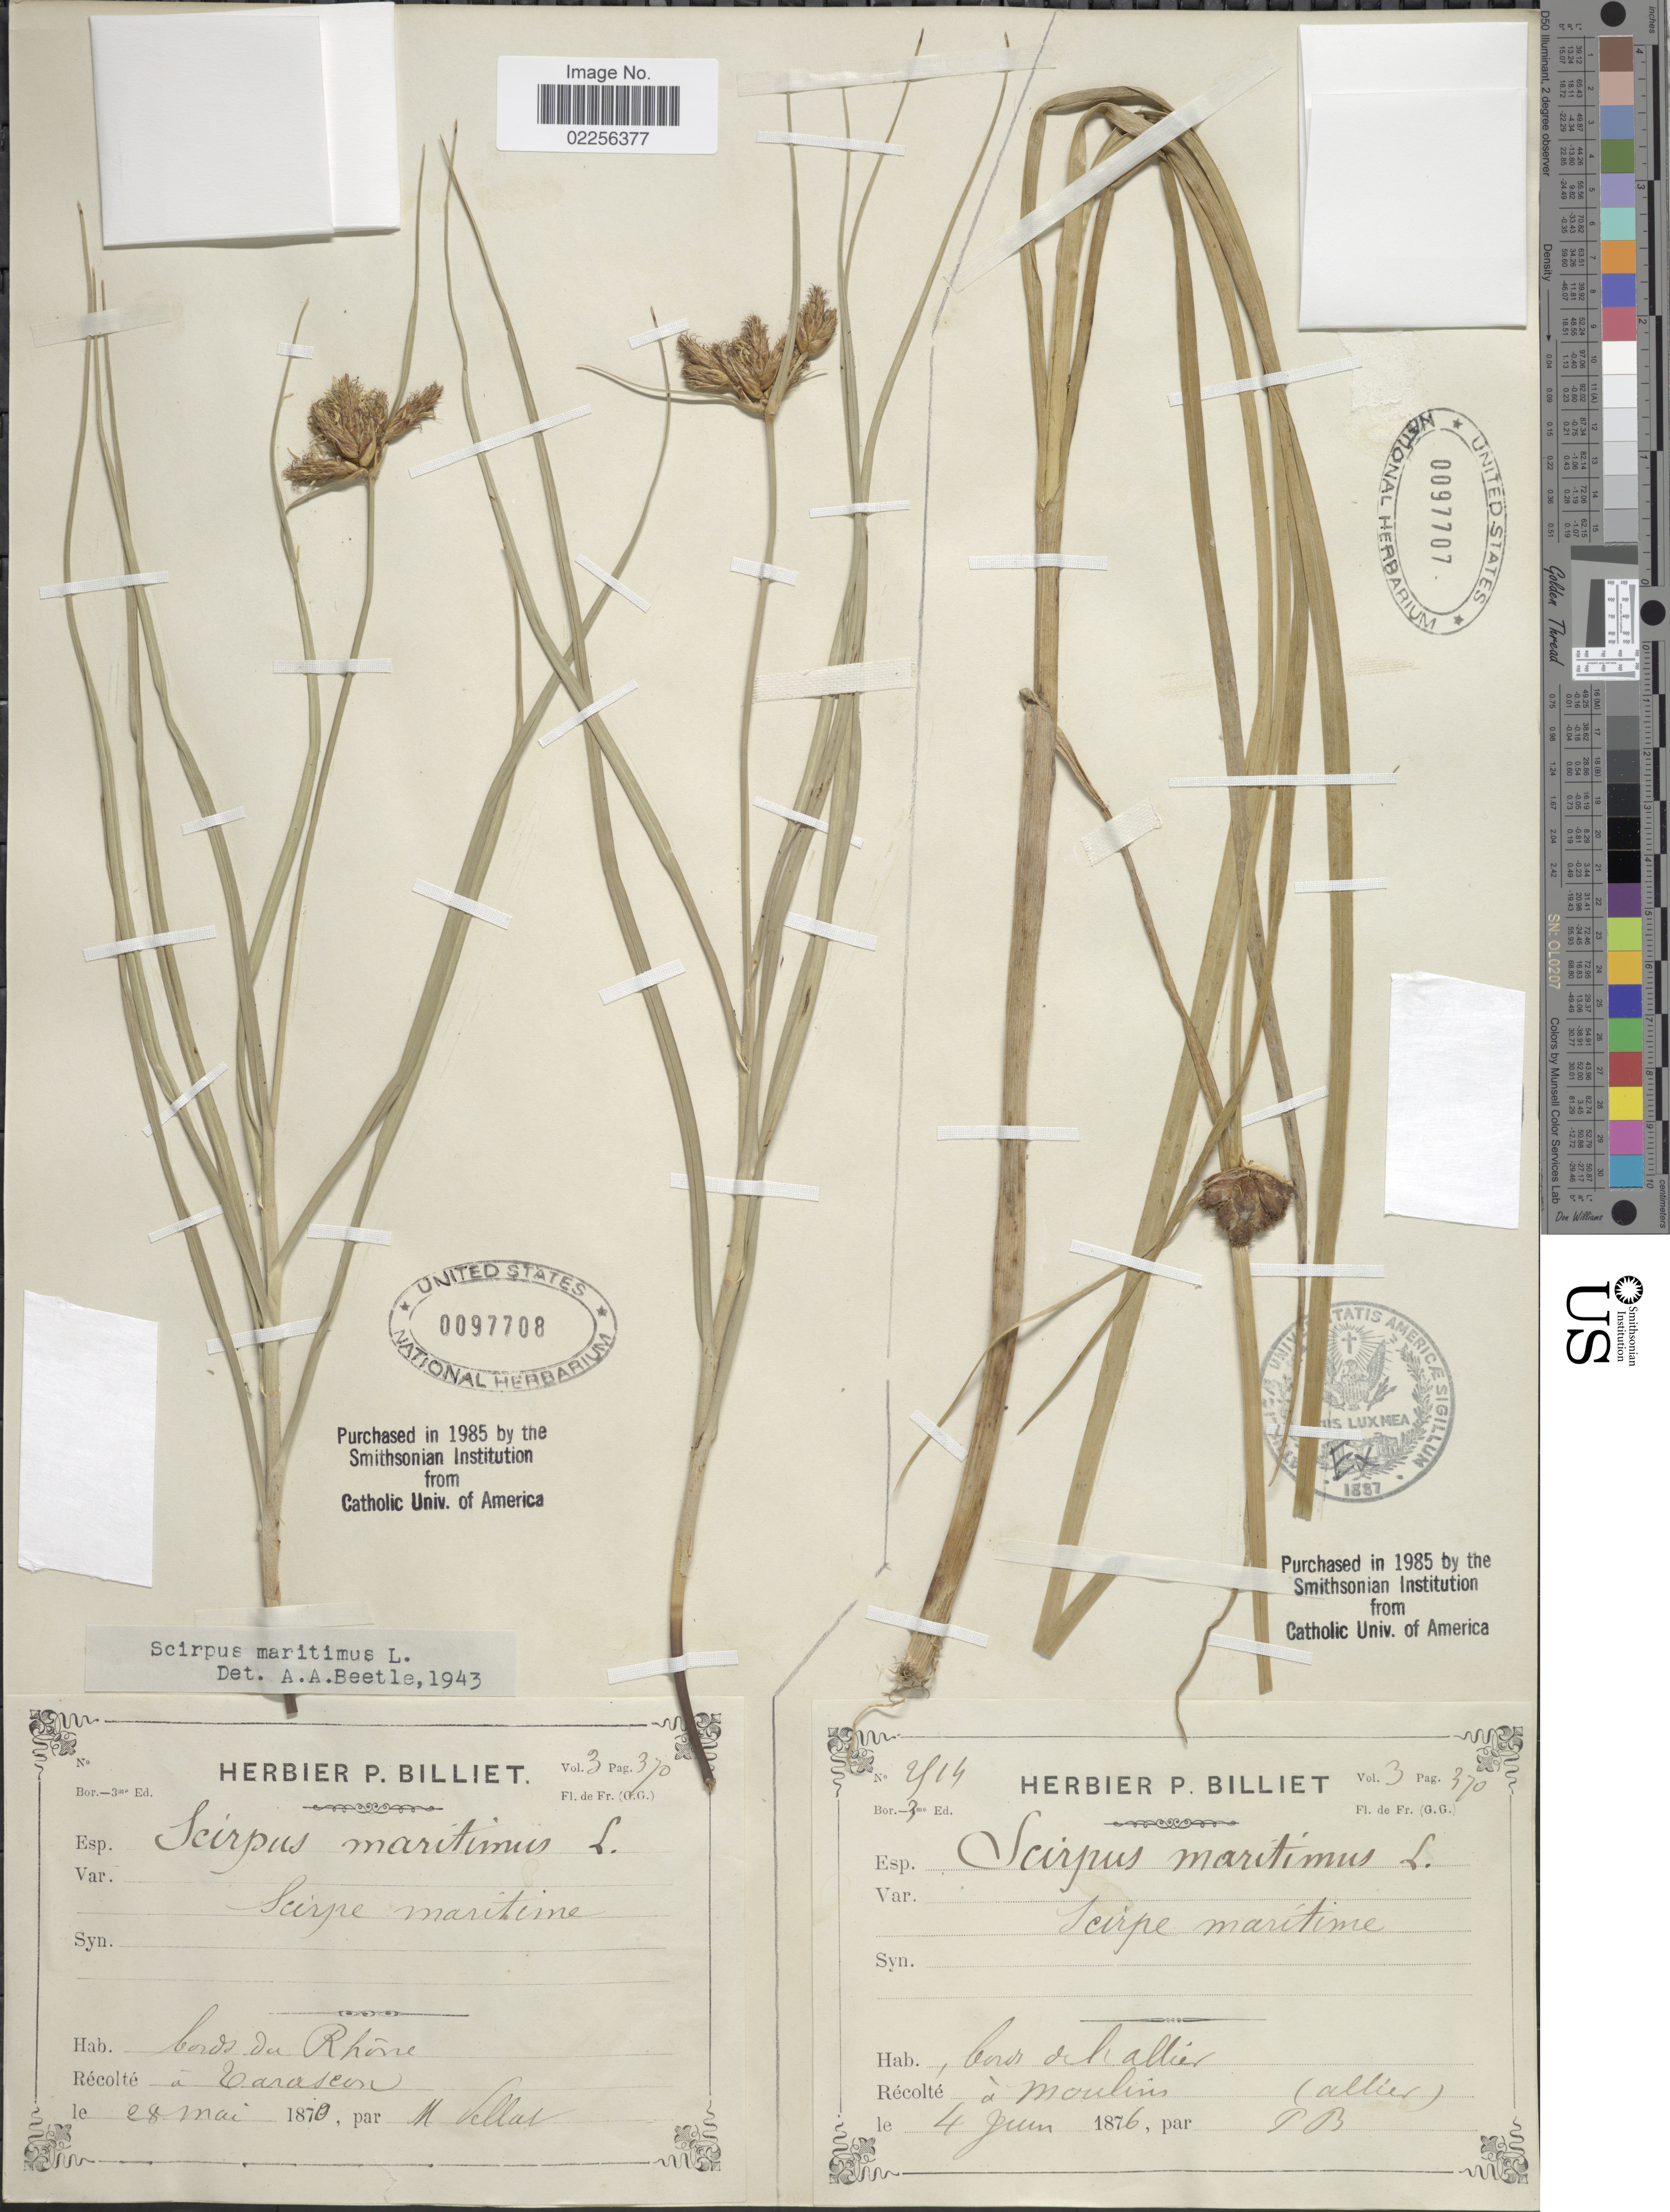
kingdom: Plantae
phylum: Tracheophyta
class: Liliopsida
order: Poales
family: Cyperaceae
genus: Bolboschoenus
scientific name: Bolboschoenus maritimus subsp. maritimus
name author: (L.) Palla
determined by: Strong, Mark T., (BOT), Smithsonian Institution - National Museum of Natural History (UNITED STATES)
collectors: M. Vellas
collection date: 1870-05-28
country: France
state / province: Provence-Alpes-Côte d'Azur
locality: Bords du Rhône, a Tarascon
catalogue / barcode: US 97708